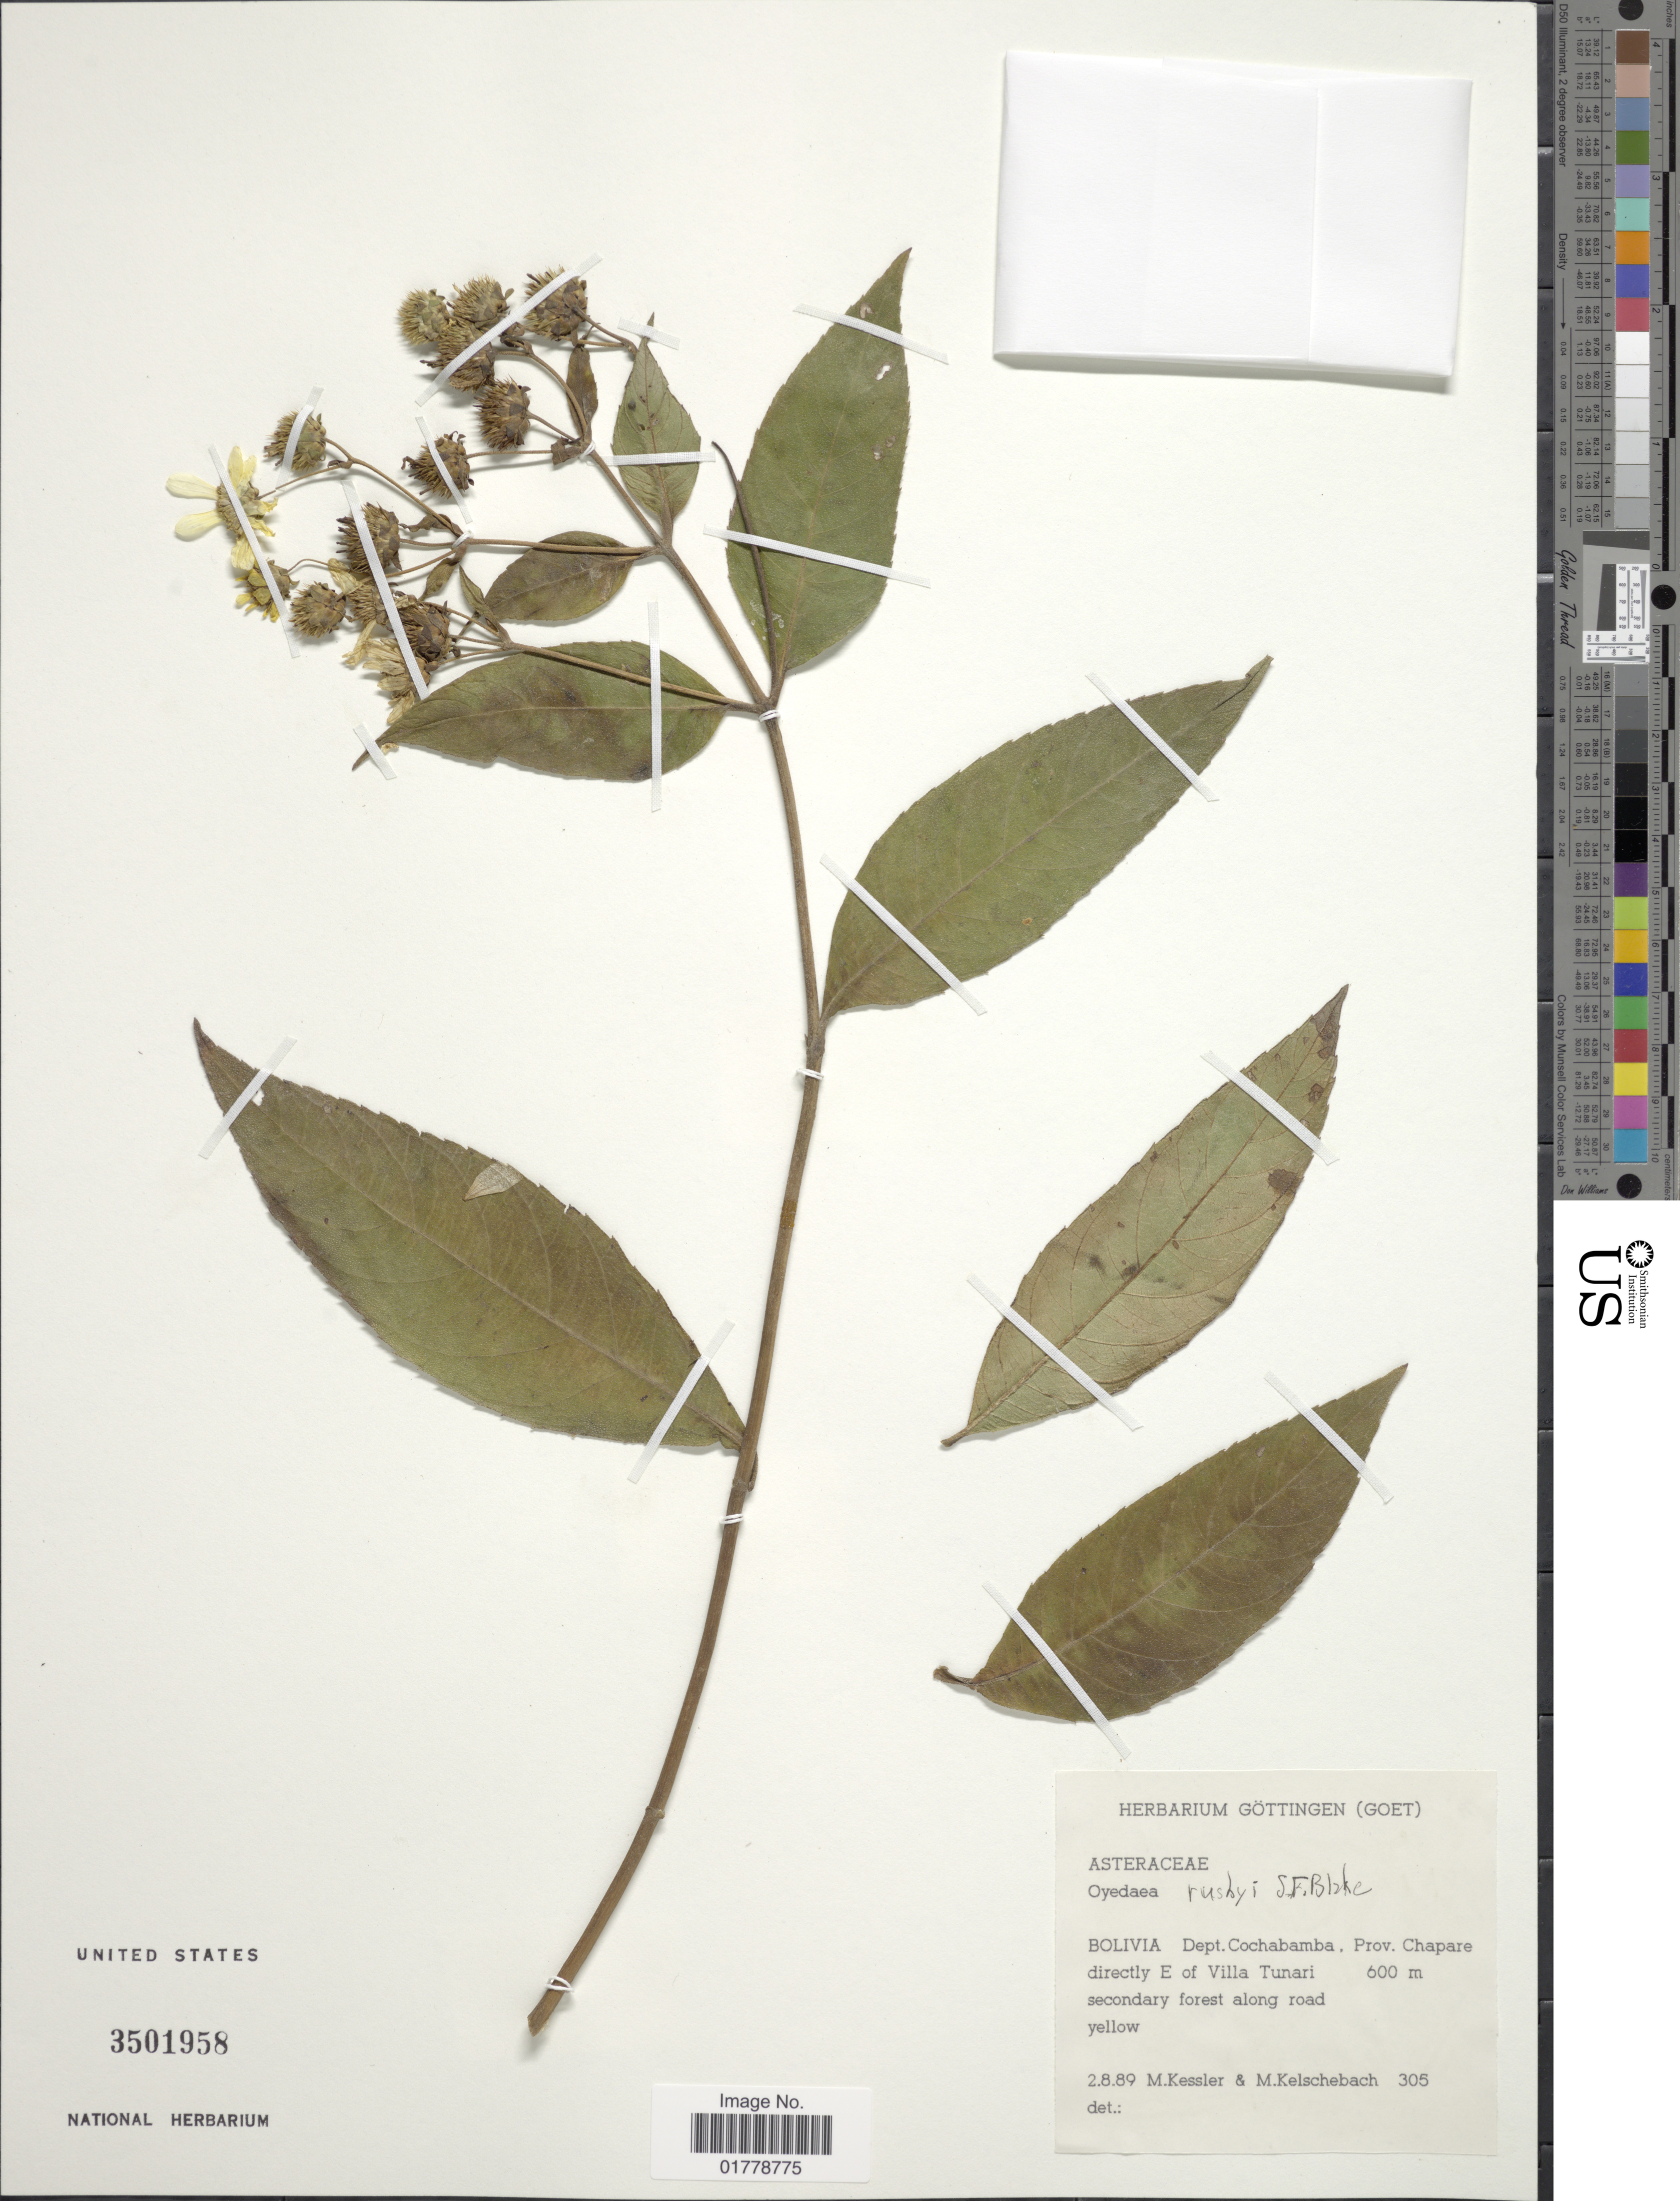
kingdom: Plantae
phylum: Tracheophyta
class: Magnoliopsida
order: Asterales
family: Asteraceae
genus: Oyedaea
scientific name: Oyedaea rusbyi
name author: S.F. Blake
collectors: M. Kessler & M. Kelschebach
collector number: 305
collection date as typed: Transcribed d/m/y: 2/8/89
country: Bolivia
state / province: Cochabamba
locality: Bolivia. Dept. Cochabamba. Prov. Chapare directly E of Villa Tunari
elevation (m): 600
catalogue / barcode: US 3501958